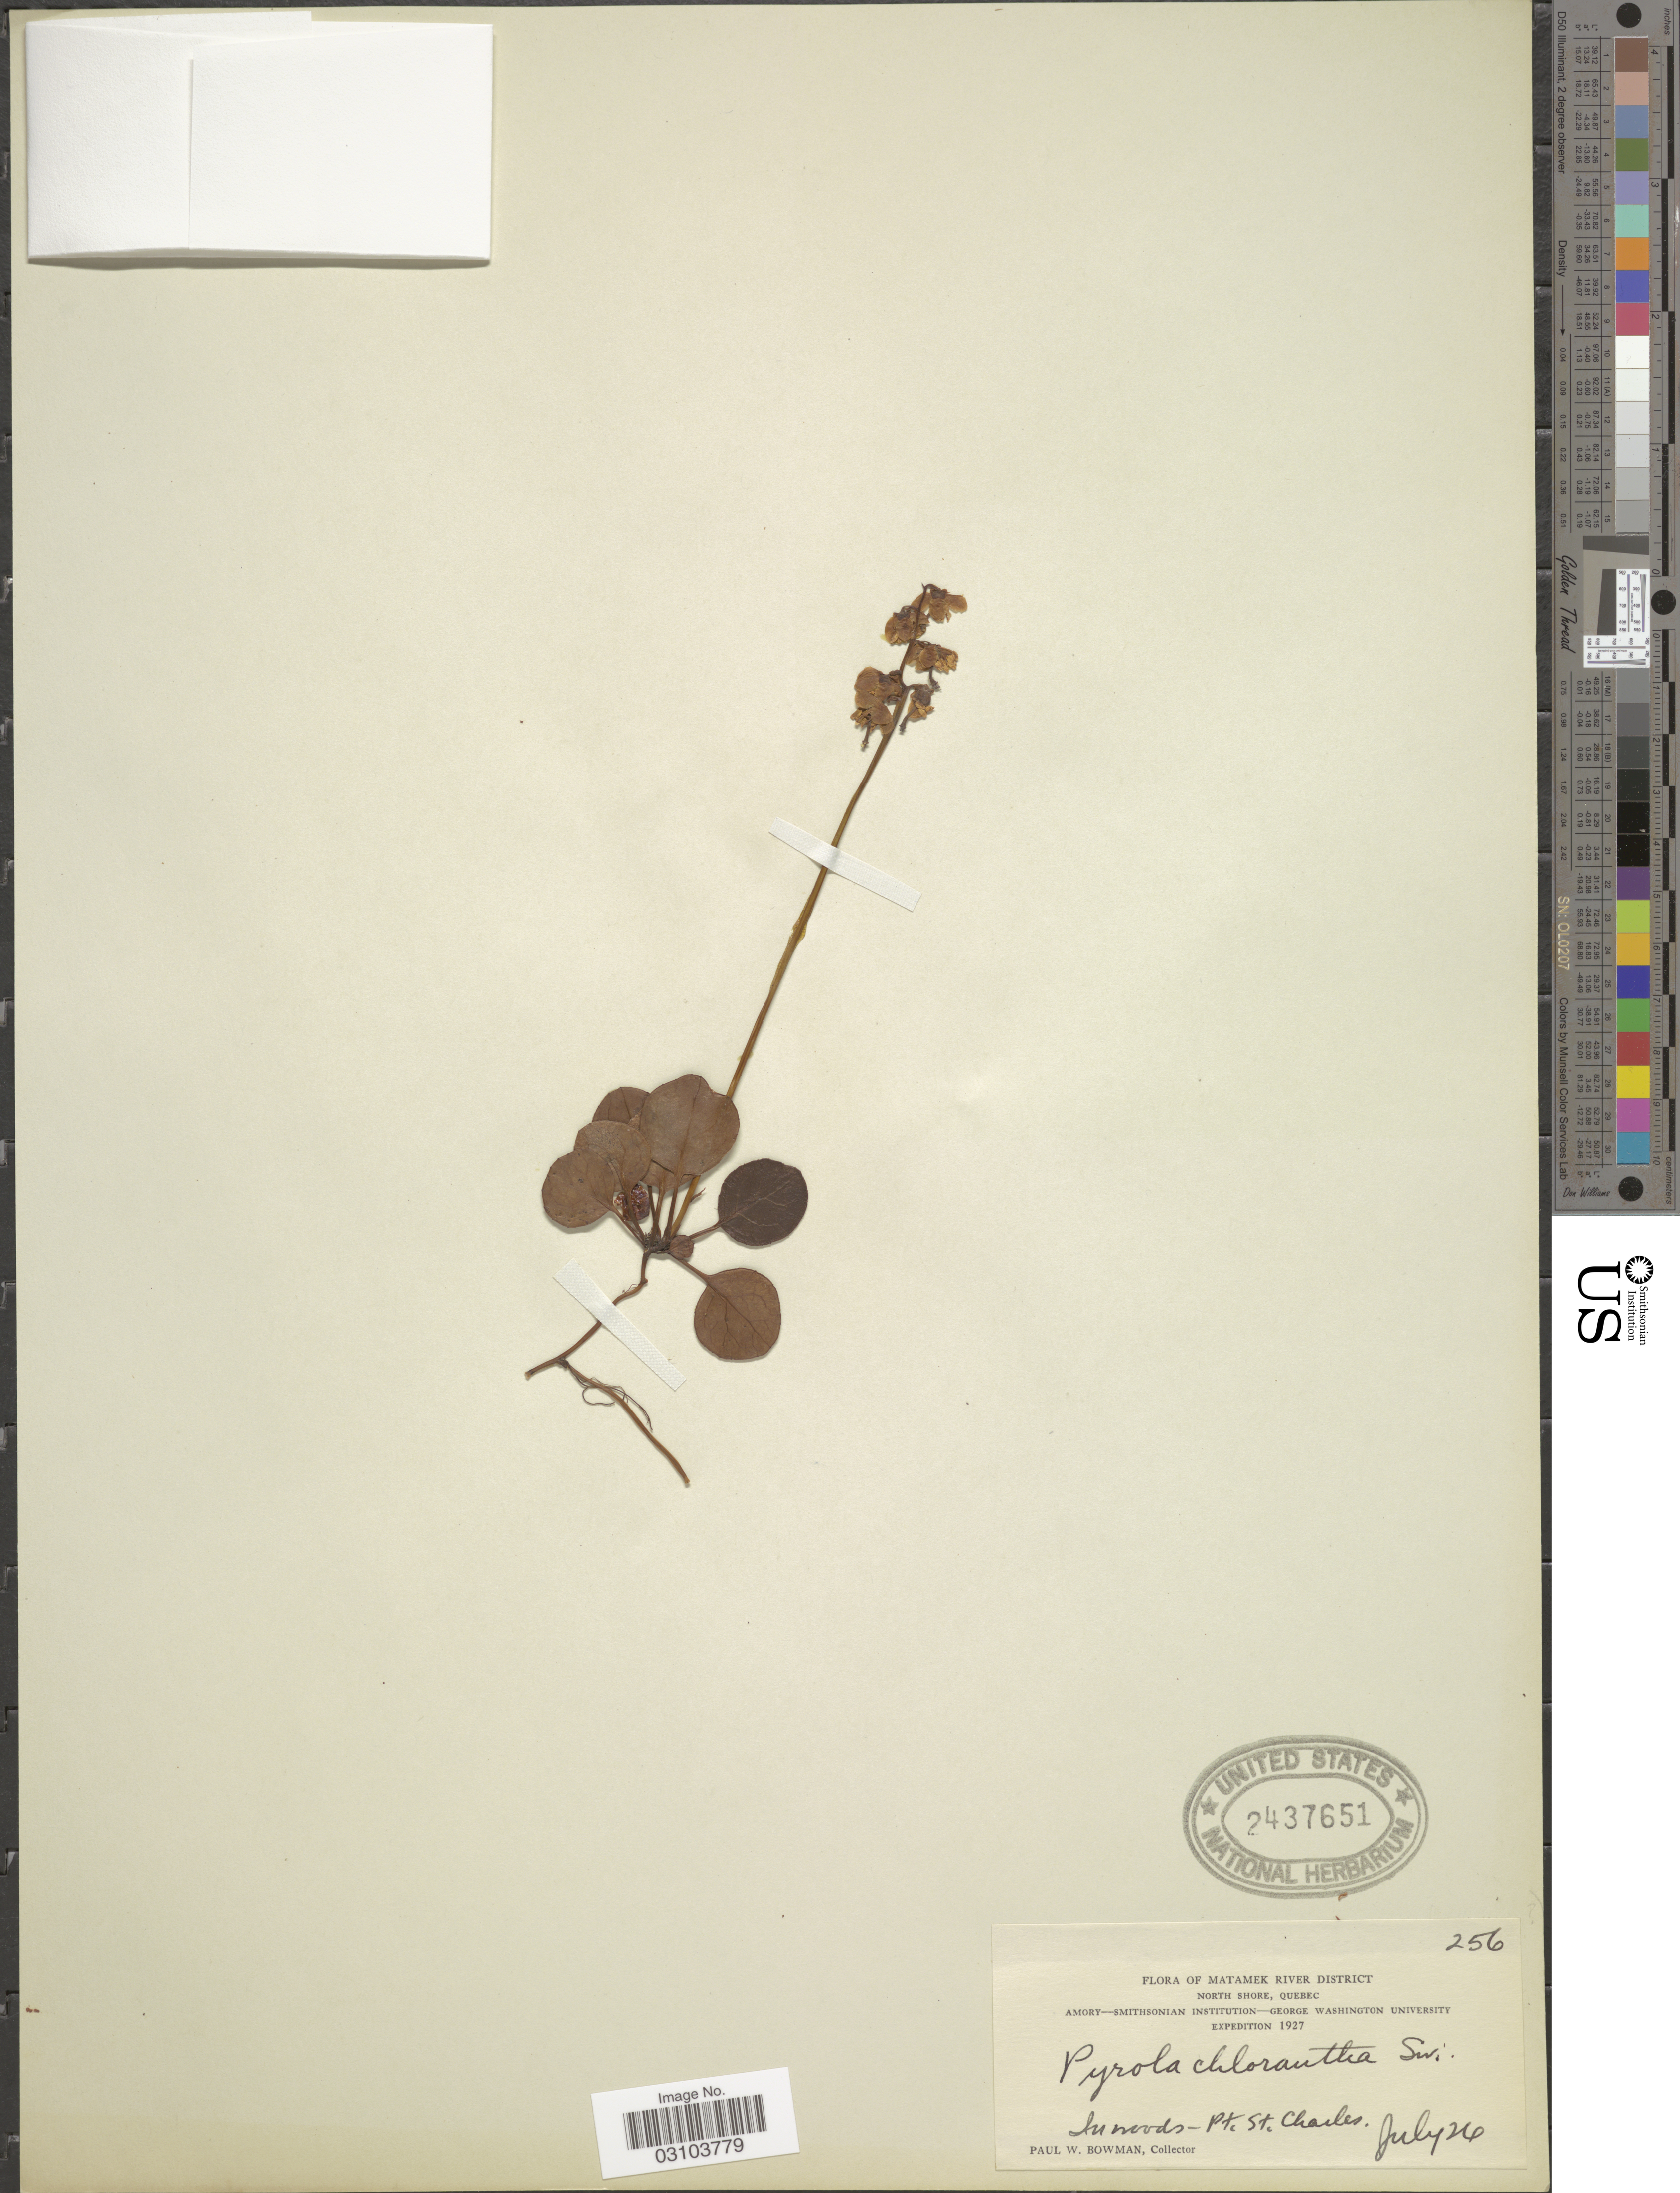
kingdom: Plantae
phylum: Tracheophyta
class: Magnoliopsida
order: Ericales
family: Ericaceae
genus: Pyrola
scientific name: Pyrola chlorantha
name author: Schweigg.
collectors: P. Bowman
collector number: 256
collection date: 1927-07-26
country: Canada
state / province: Quebec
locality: Matamek River District. North Shore. Pt. St. Charles.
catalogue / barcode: US 2437651